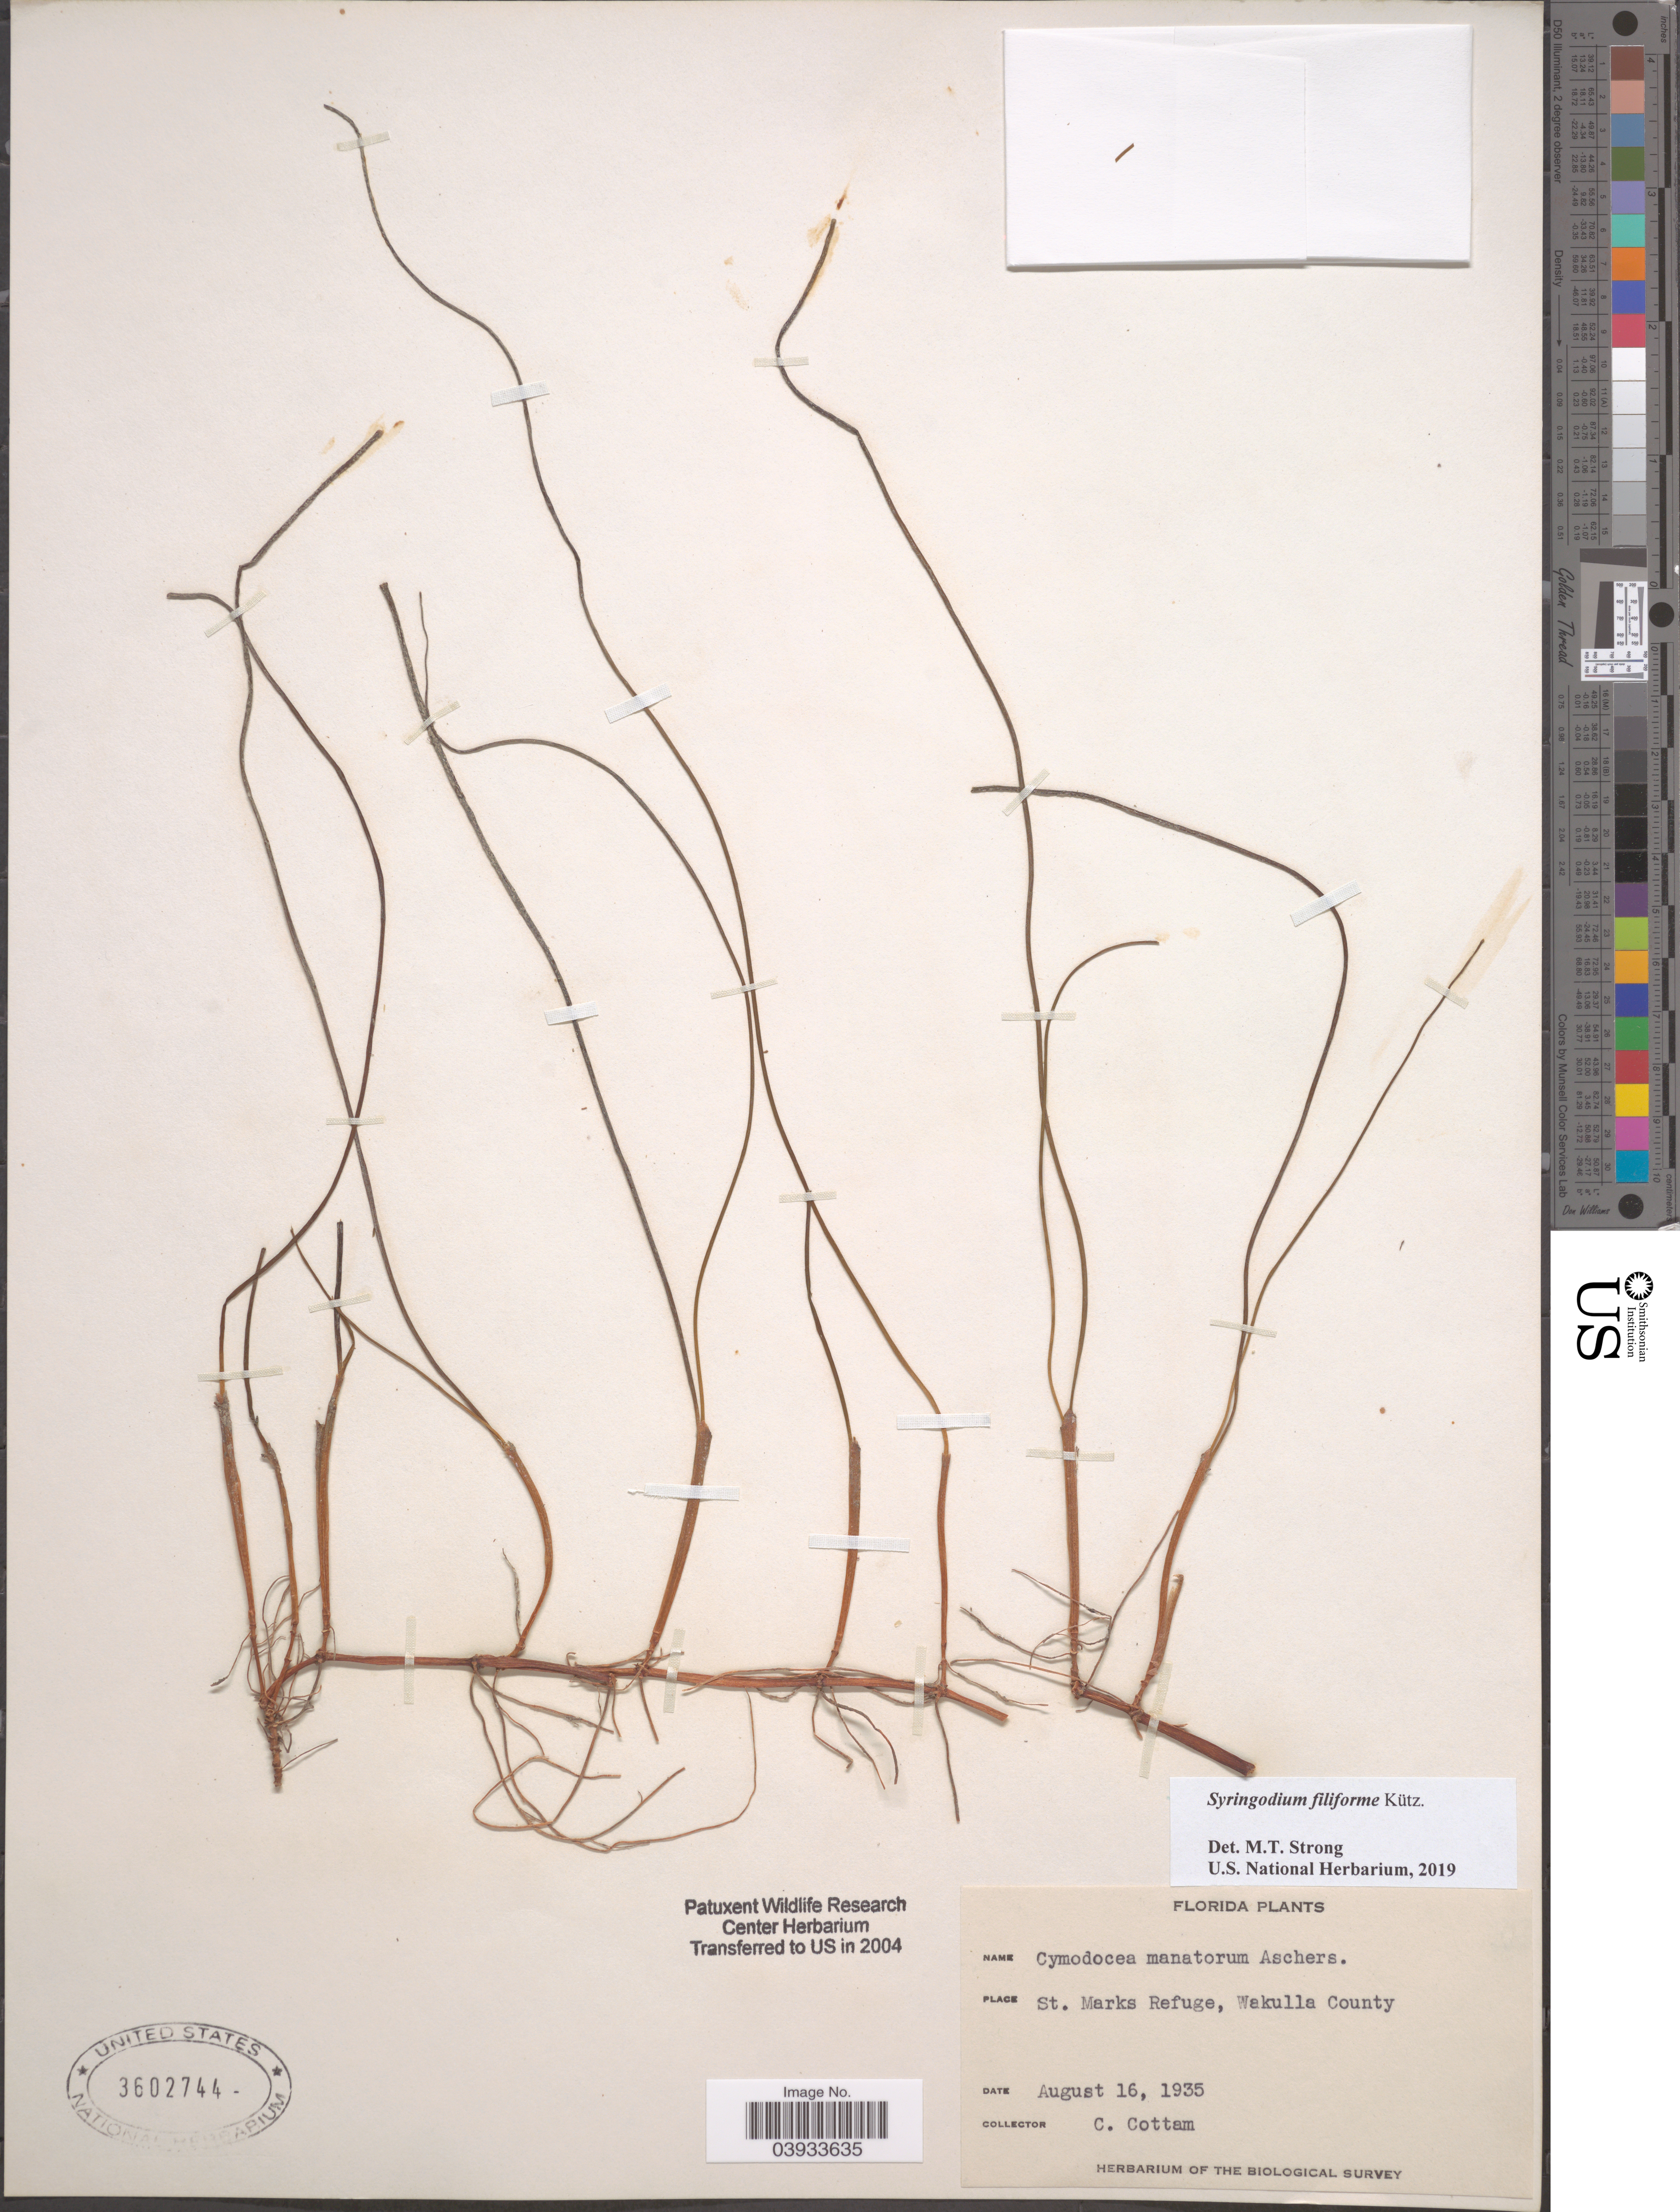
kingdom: Plantae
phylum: Tracheophyta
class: Liliopsida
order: Alismatales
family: Cymodoceaceae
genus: Syringodium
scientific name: Syringodium filiforme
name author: Kütz.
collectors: C. Cottam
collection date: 1935-08-16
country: United States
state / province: Florida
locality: St. Marks Refuge, Wakulla County.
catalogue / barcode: US 3602744